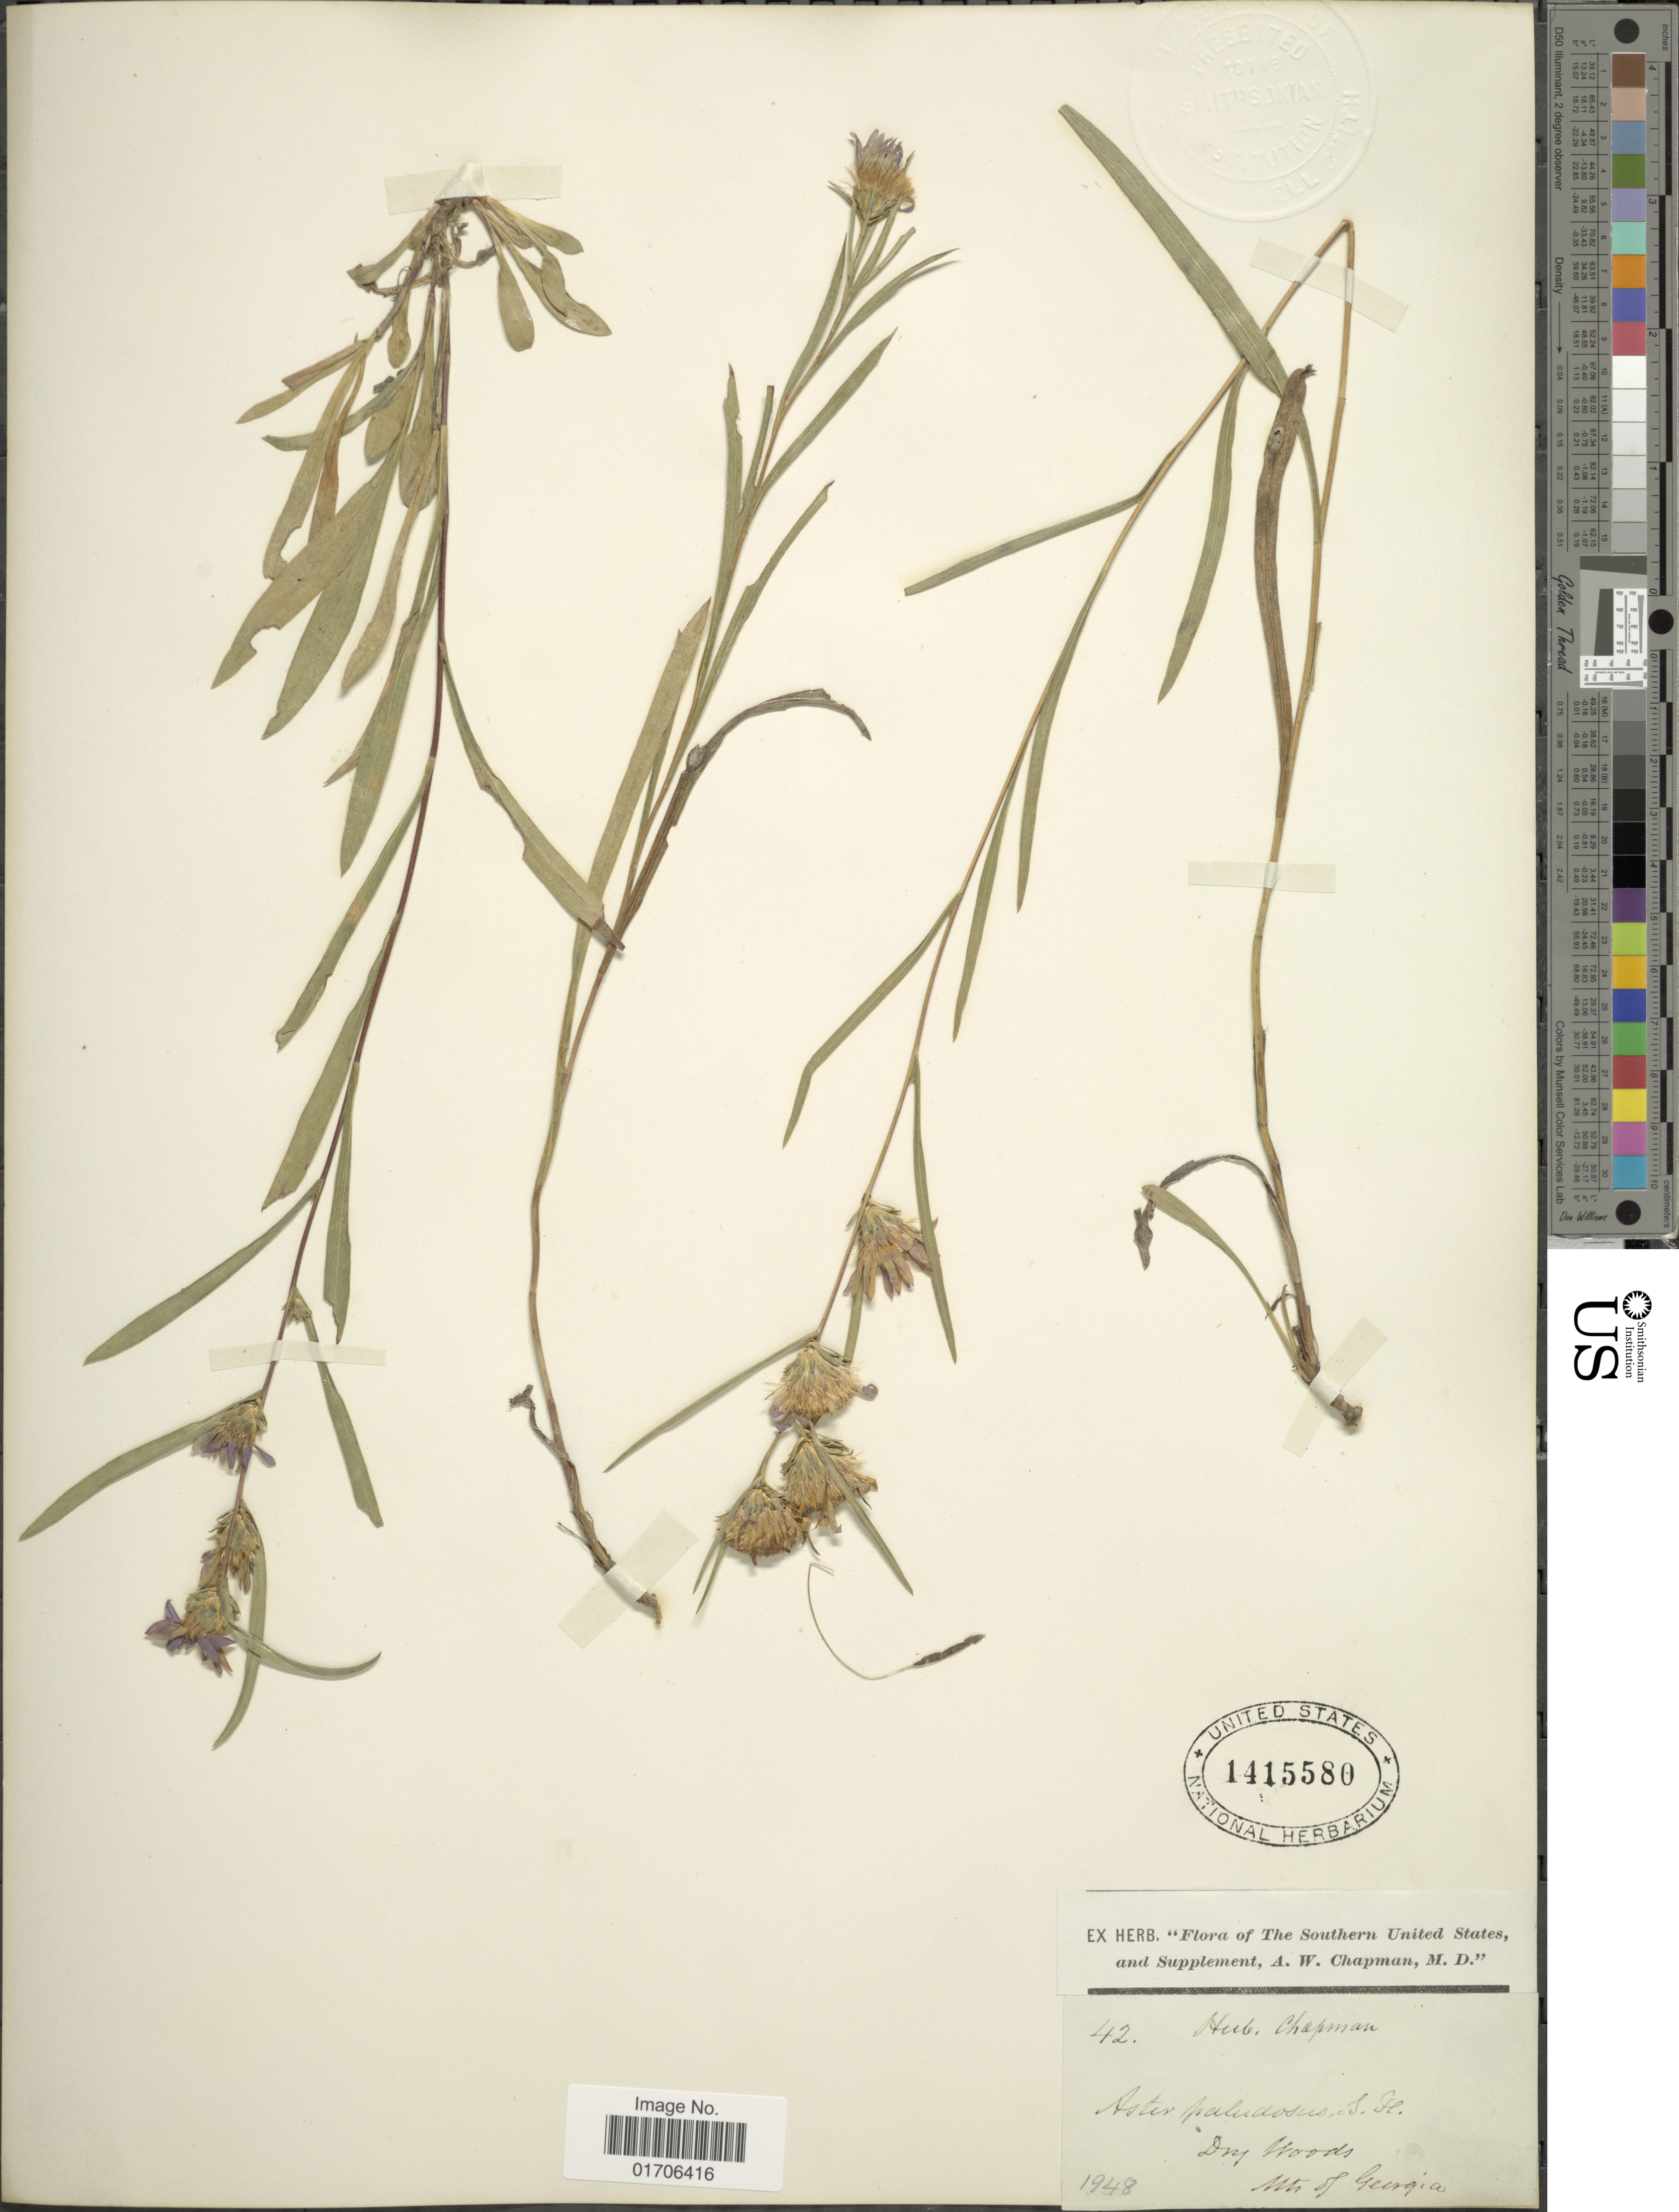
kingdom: Plantae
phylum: Tracheophyta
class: Magnoliopsida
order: Asterales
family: Asteraceae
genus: Eurybia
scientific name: Eurybia hemispherica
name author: G.L. Nesom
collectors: A. W. Chapman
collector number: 42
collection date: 1948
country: United States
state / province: Georgia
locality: Dry Woods, Mts. of Georgia.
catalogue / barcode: US 1415580